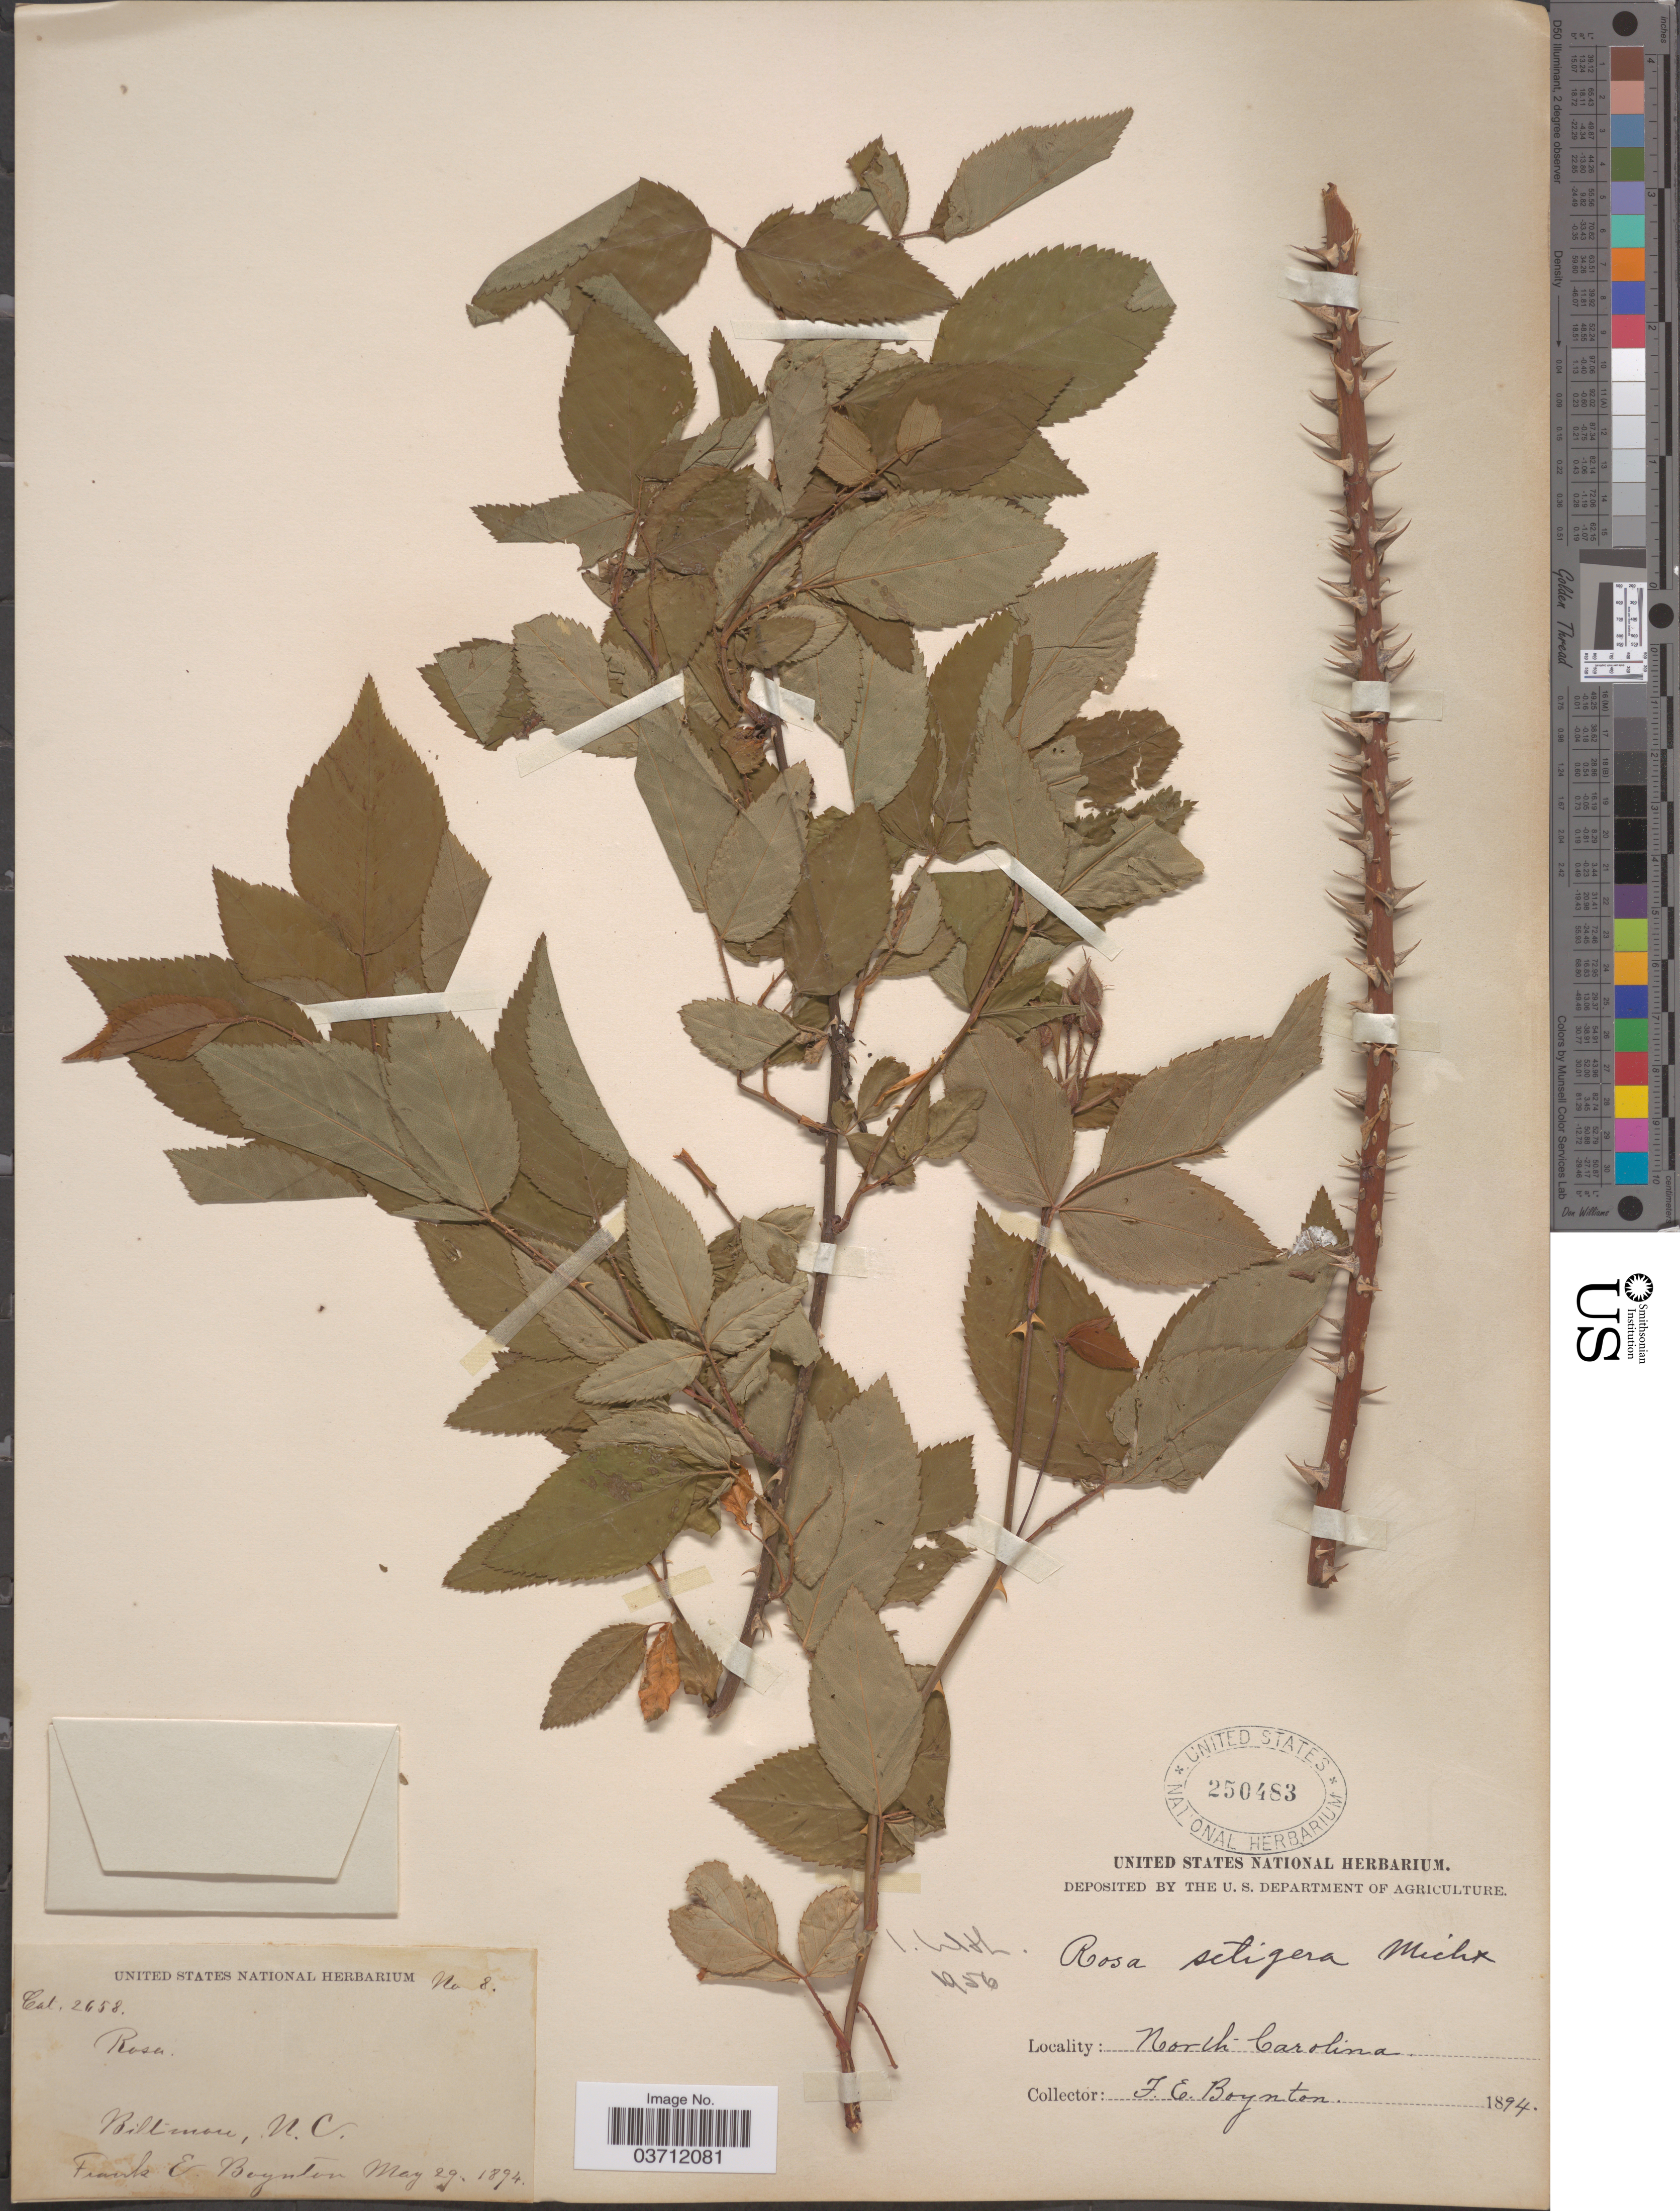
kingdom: Plantae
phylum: Tracheophyta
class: Magnoliopsida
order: Rosales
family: Rosaceae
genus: Rosa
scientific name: Rosa setigera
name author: Michx.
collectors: F. Boynton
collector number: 8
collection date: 1894-05-29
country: United States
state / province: North Carolina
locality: Biltmore.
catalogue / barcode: US 250483